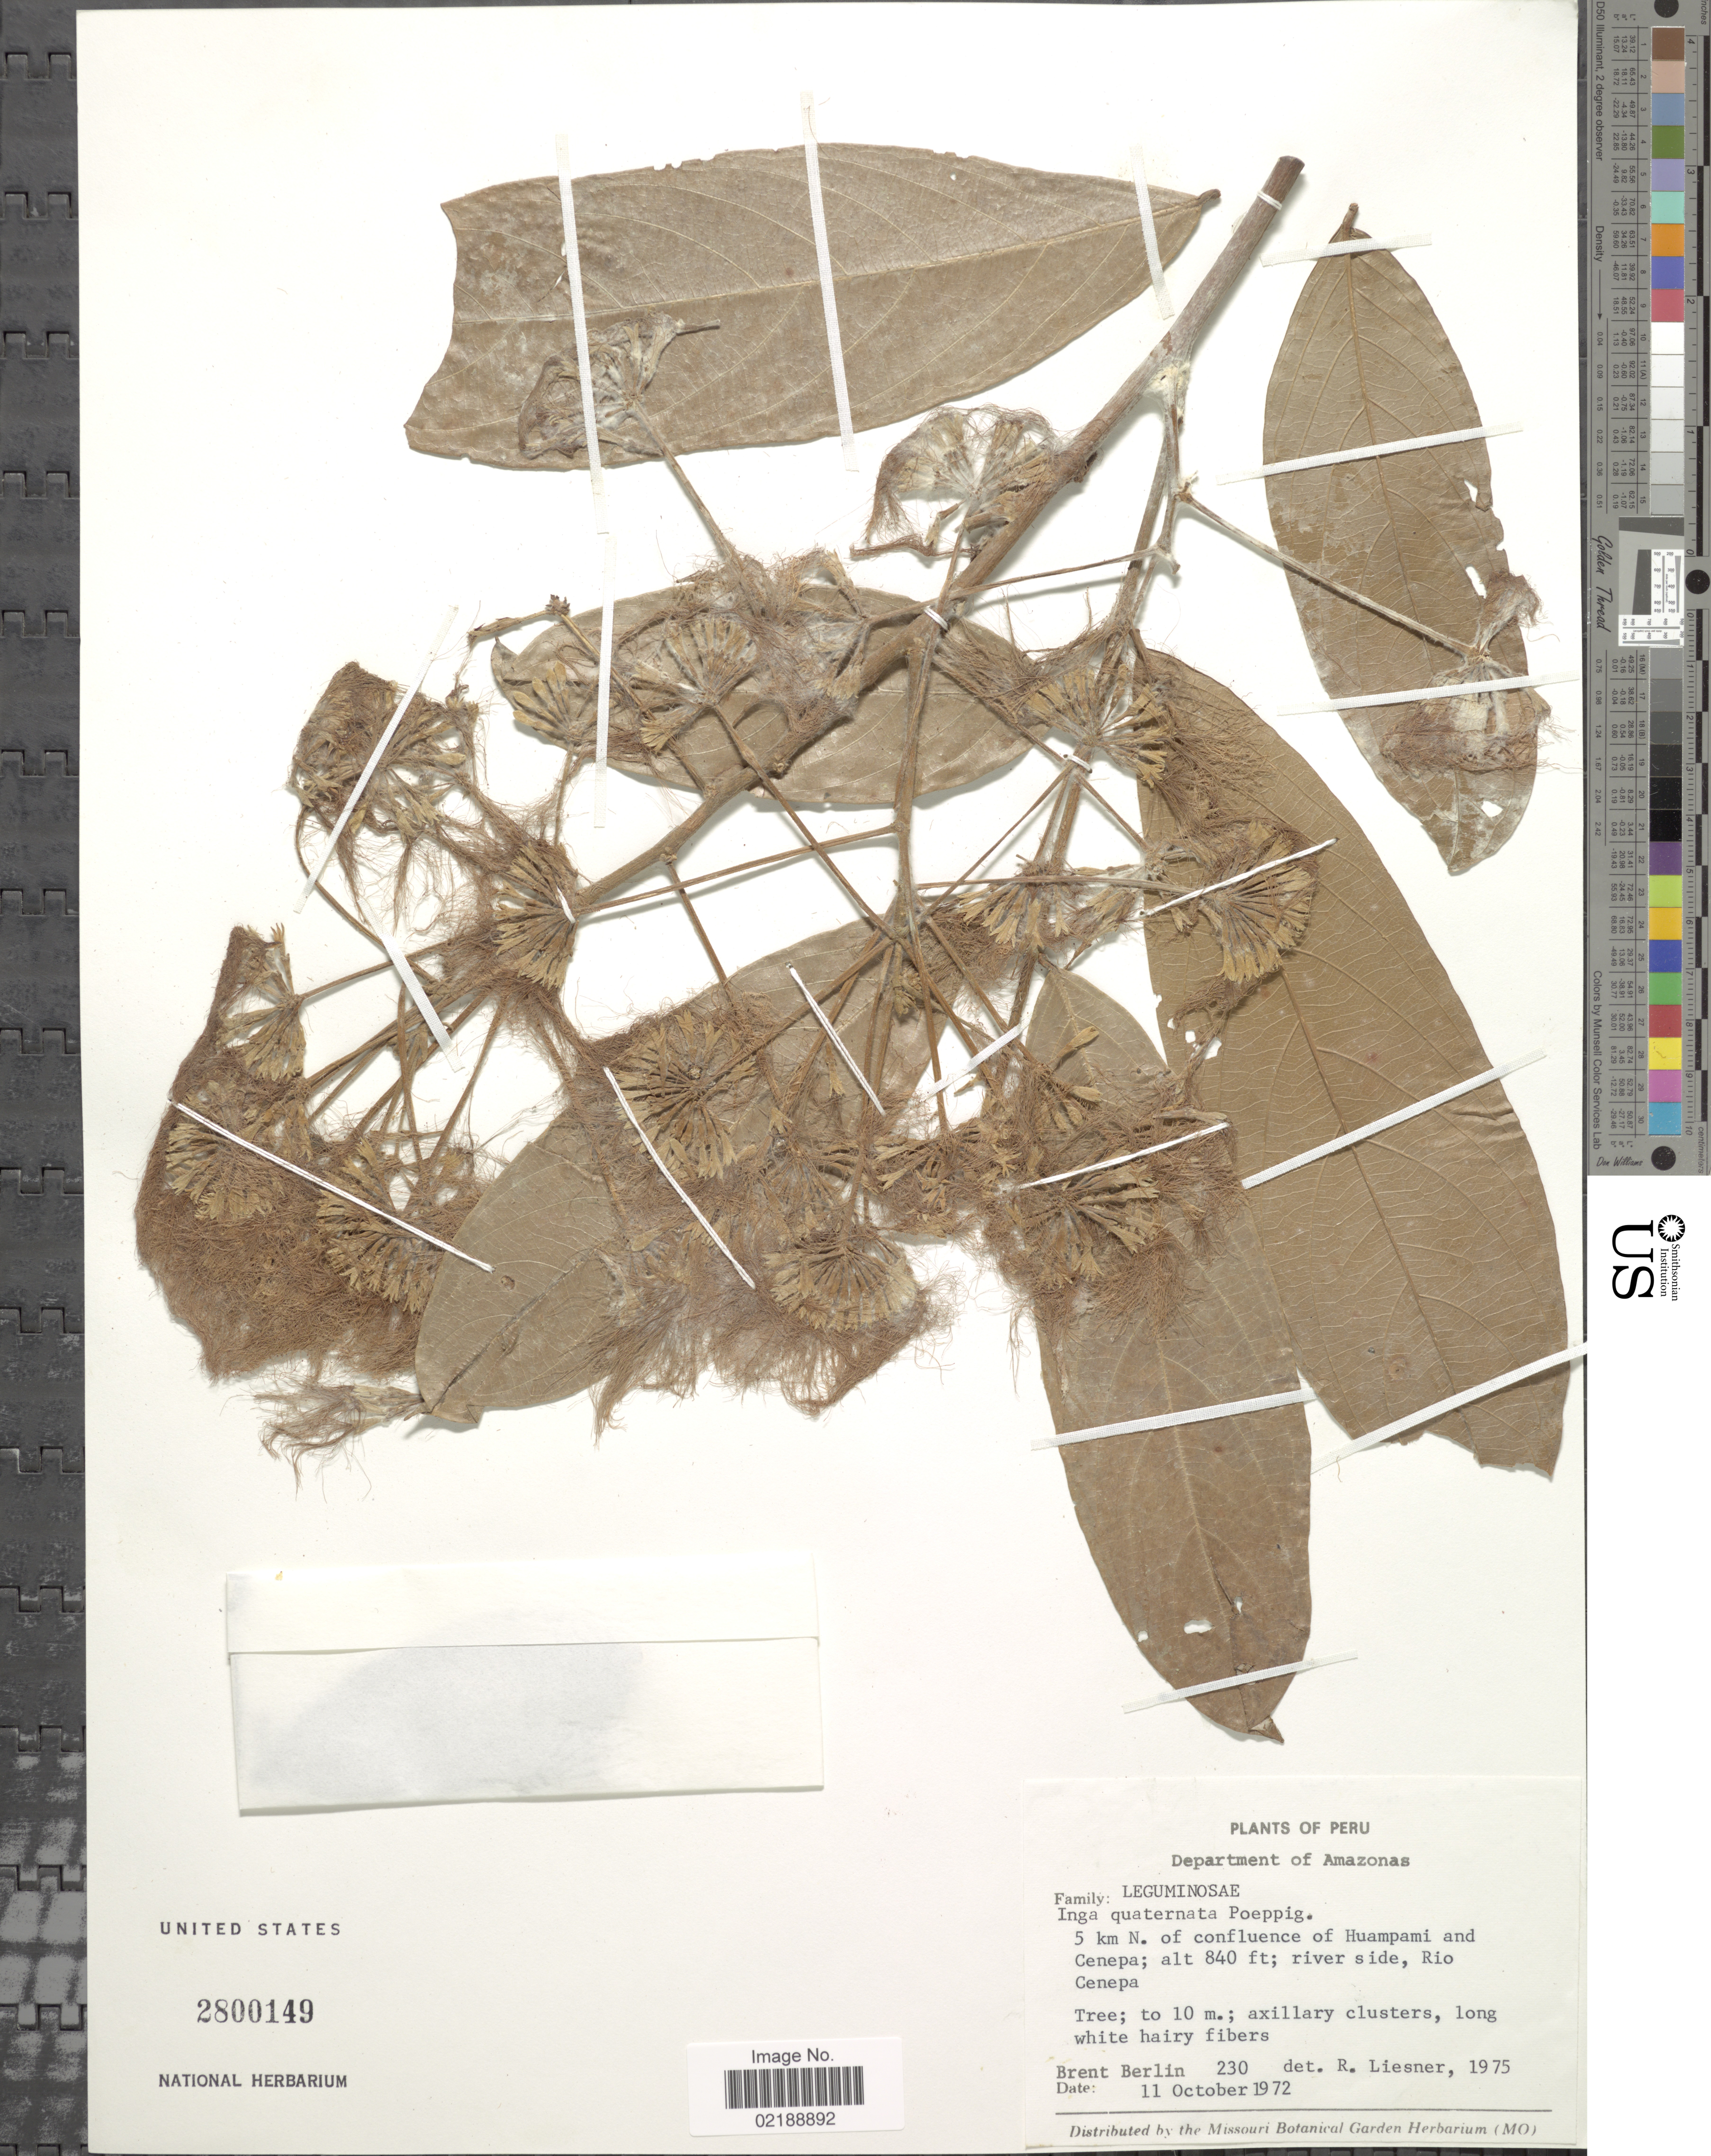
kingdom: Plantae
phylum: Tracheophyta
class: Magnoliopsida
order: Fabales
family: Fabaceae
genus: Inga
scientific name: Inga nobilis subsp. quaternata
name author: (Poepp. & Endl.) T.D. Penn.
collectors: B. Berlin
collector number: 230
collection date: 1972-10-11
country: Peru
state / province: Amazonas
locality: Department of Amazonas, 5 km N. of confluence of Huampami and cenepa; river side, Rio Cenepa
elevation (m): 256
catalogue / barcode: US 2800149